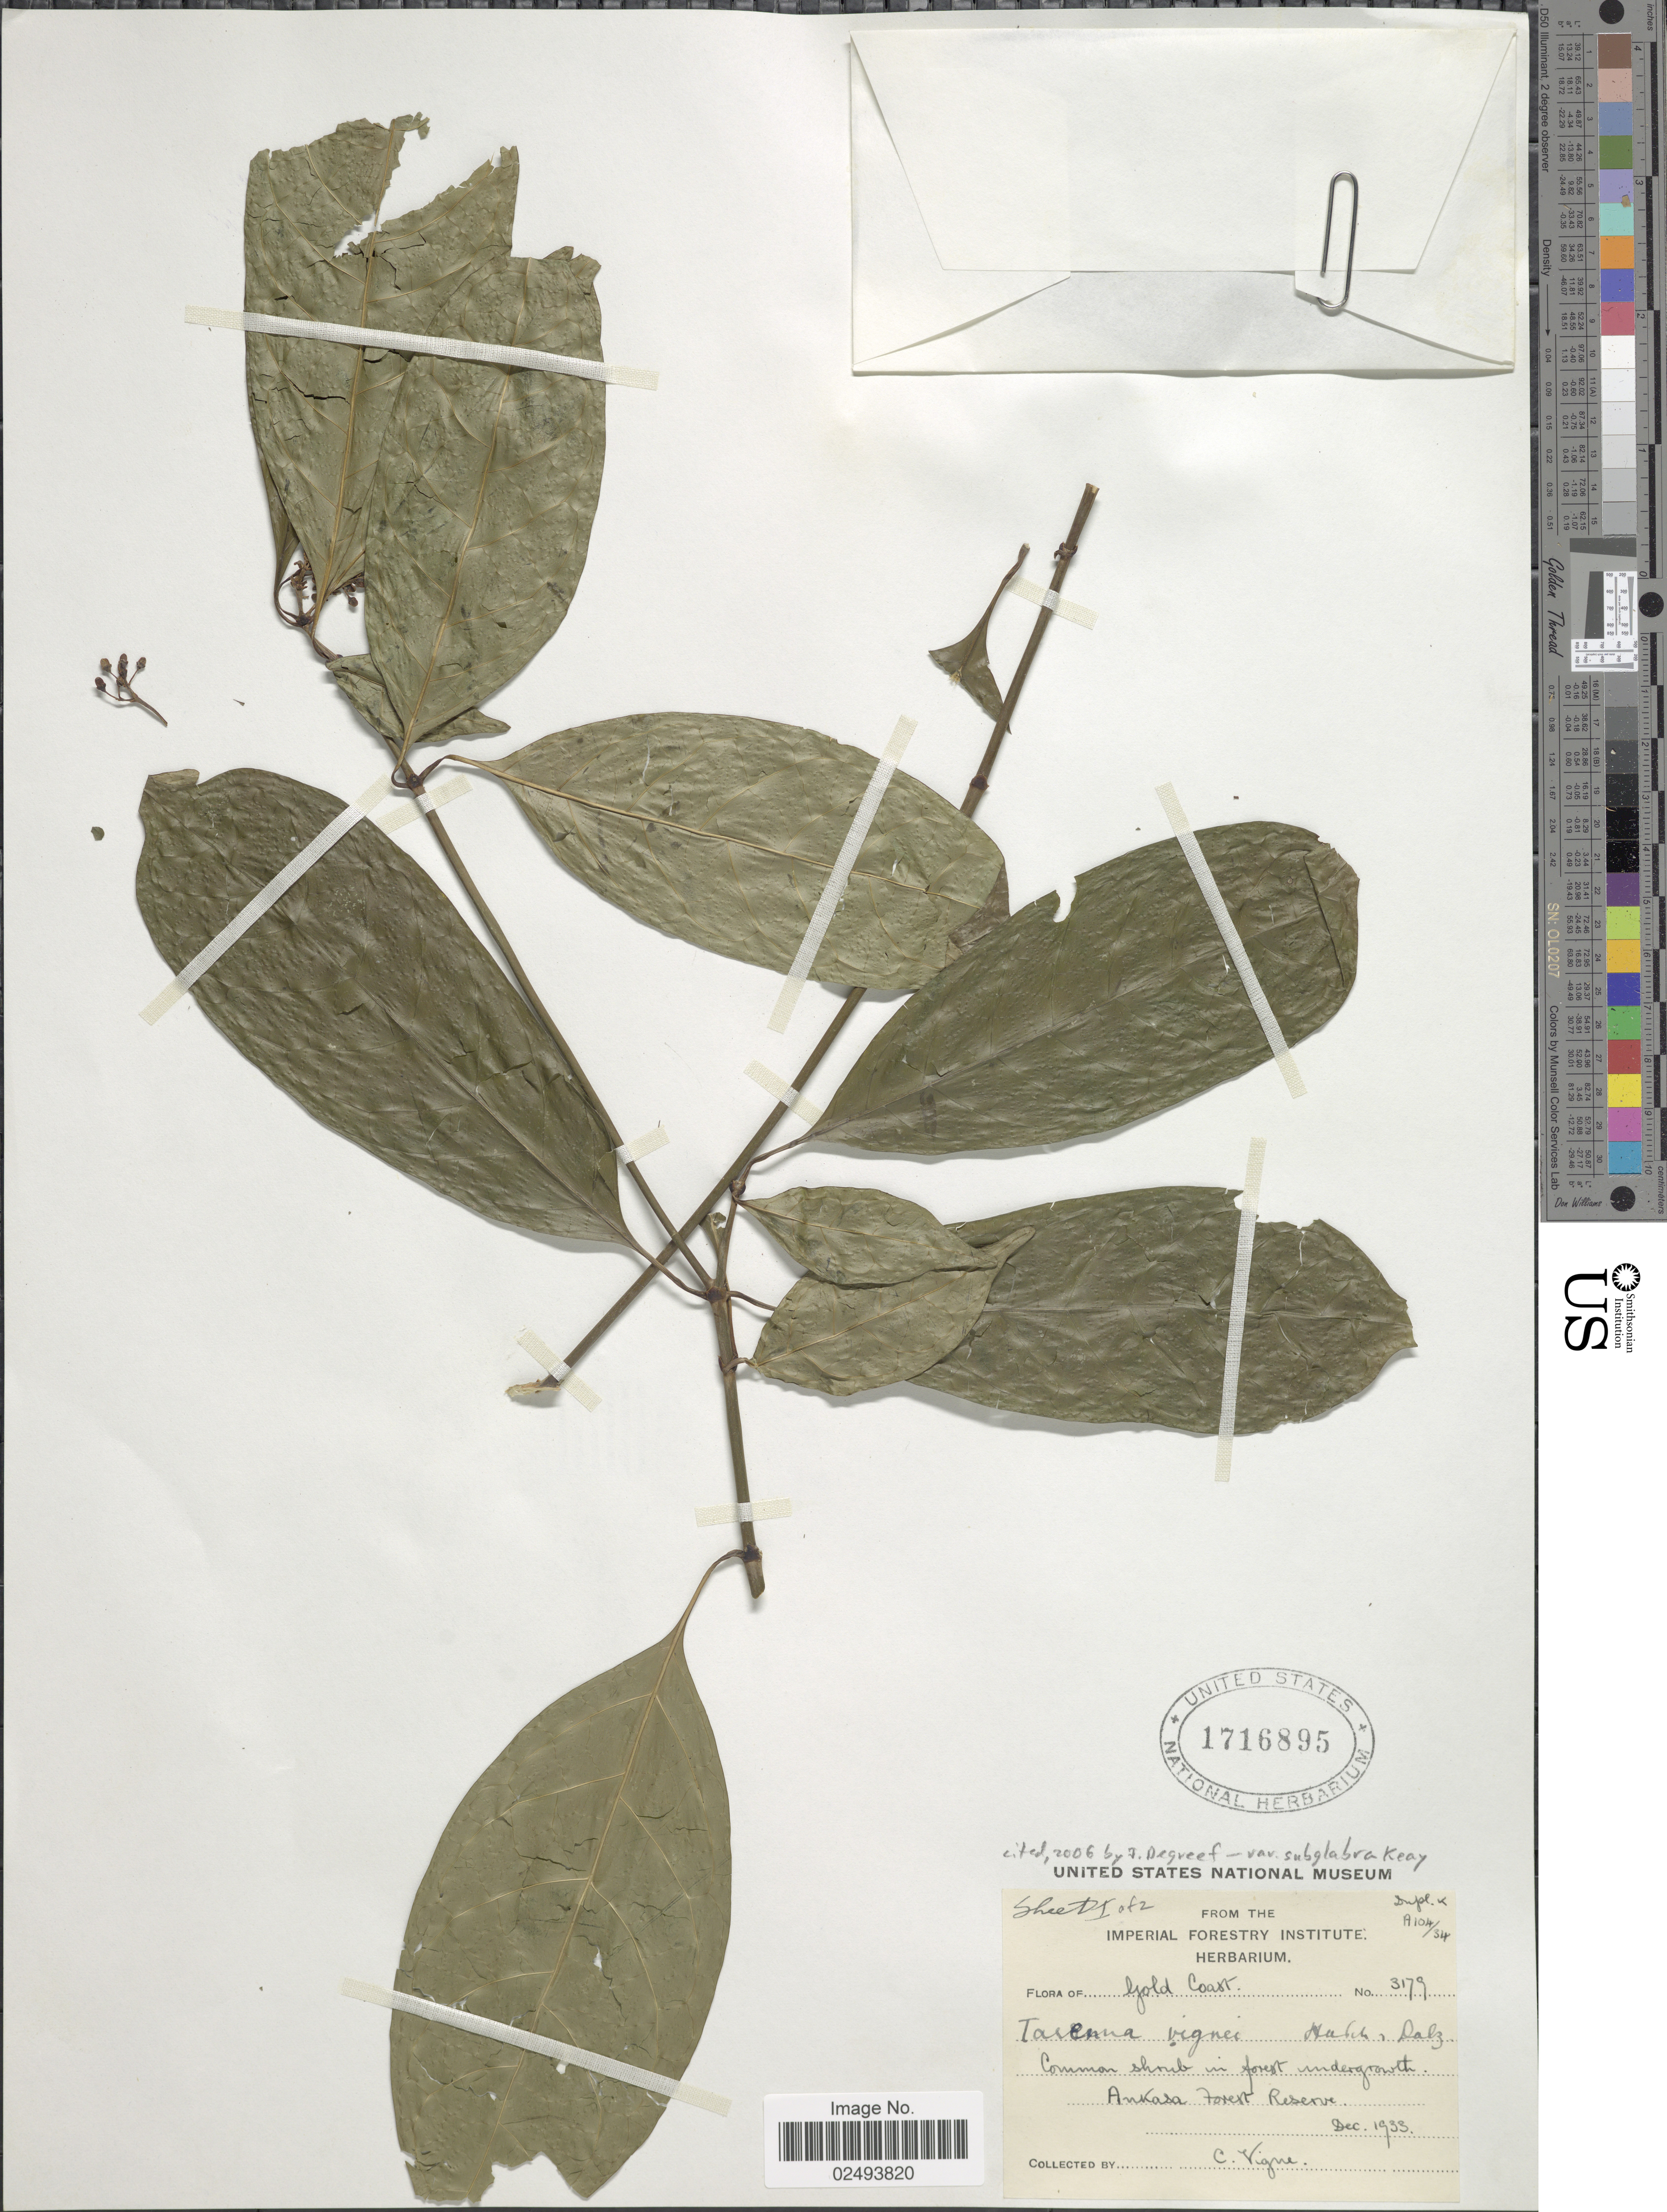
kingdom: Plantae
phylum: Tracheophyta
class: Magnoliopsida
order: Gentianales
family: Rubiaceae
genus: Tarenna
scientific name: Tarenna vignei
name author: Hutch. & Dalziel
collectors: C. Vigne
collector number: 3179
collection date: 1933-12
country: Ghana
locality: Gold Coast, Ankasa Forest Reserve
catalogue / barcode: US 1716895